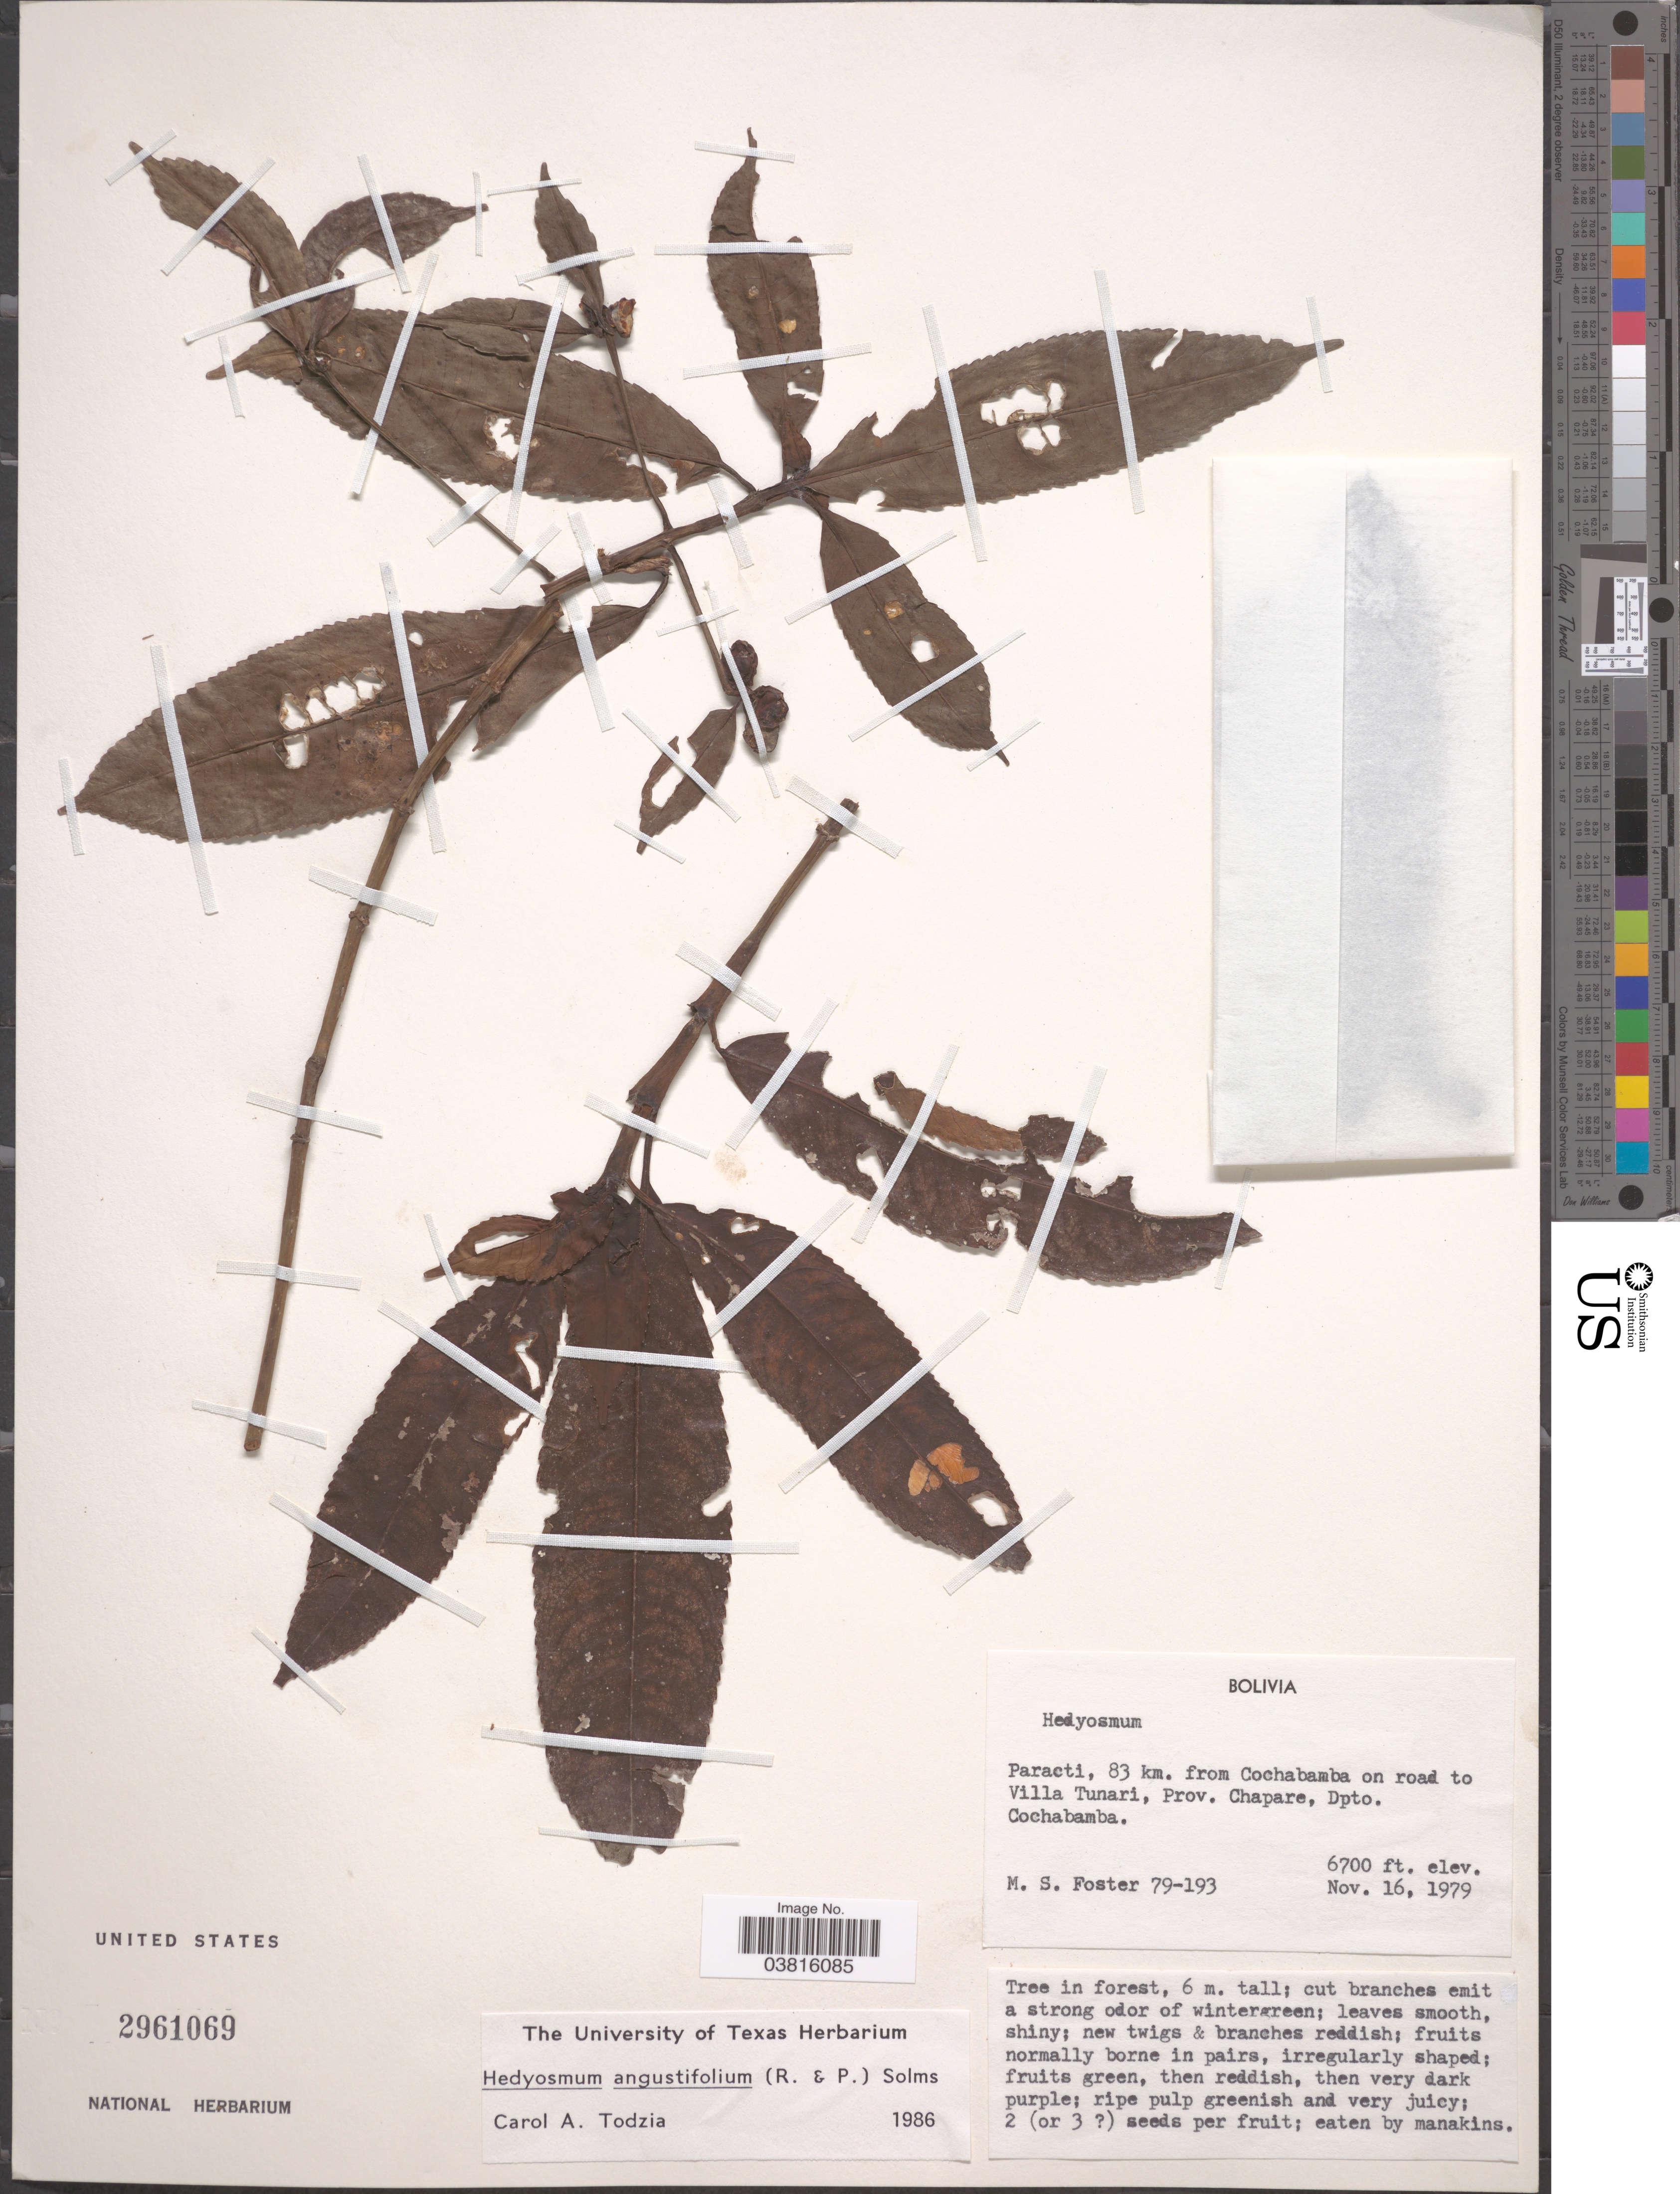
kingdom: Plantae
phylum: Tracheophyta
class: Magnoliopsida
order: Chloranthales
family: Chloranthaceae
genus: Hedyosmum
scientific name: Hedyosmum angustifolium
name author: Solms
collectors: M. Foster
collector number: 79-193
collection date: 1979-11-16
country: Bolivia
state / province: Cochabamba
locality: Paracti, 83 km. from Cochabamba on road to Villa Tunari, Prov. Chapare, Dpto. Cochabamba.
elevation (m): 2042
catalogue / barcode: US 2961069